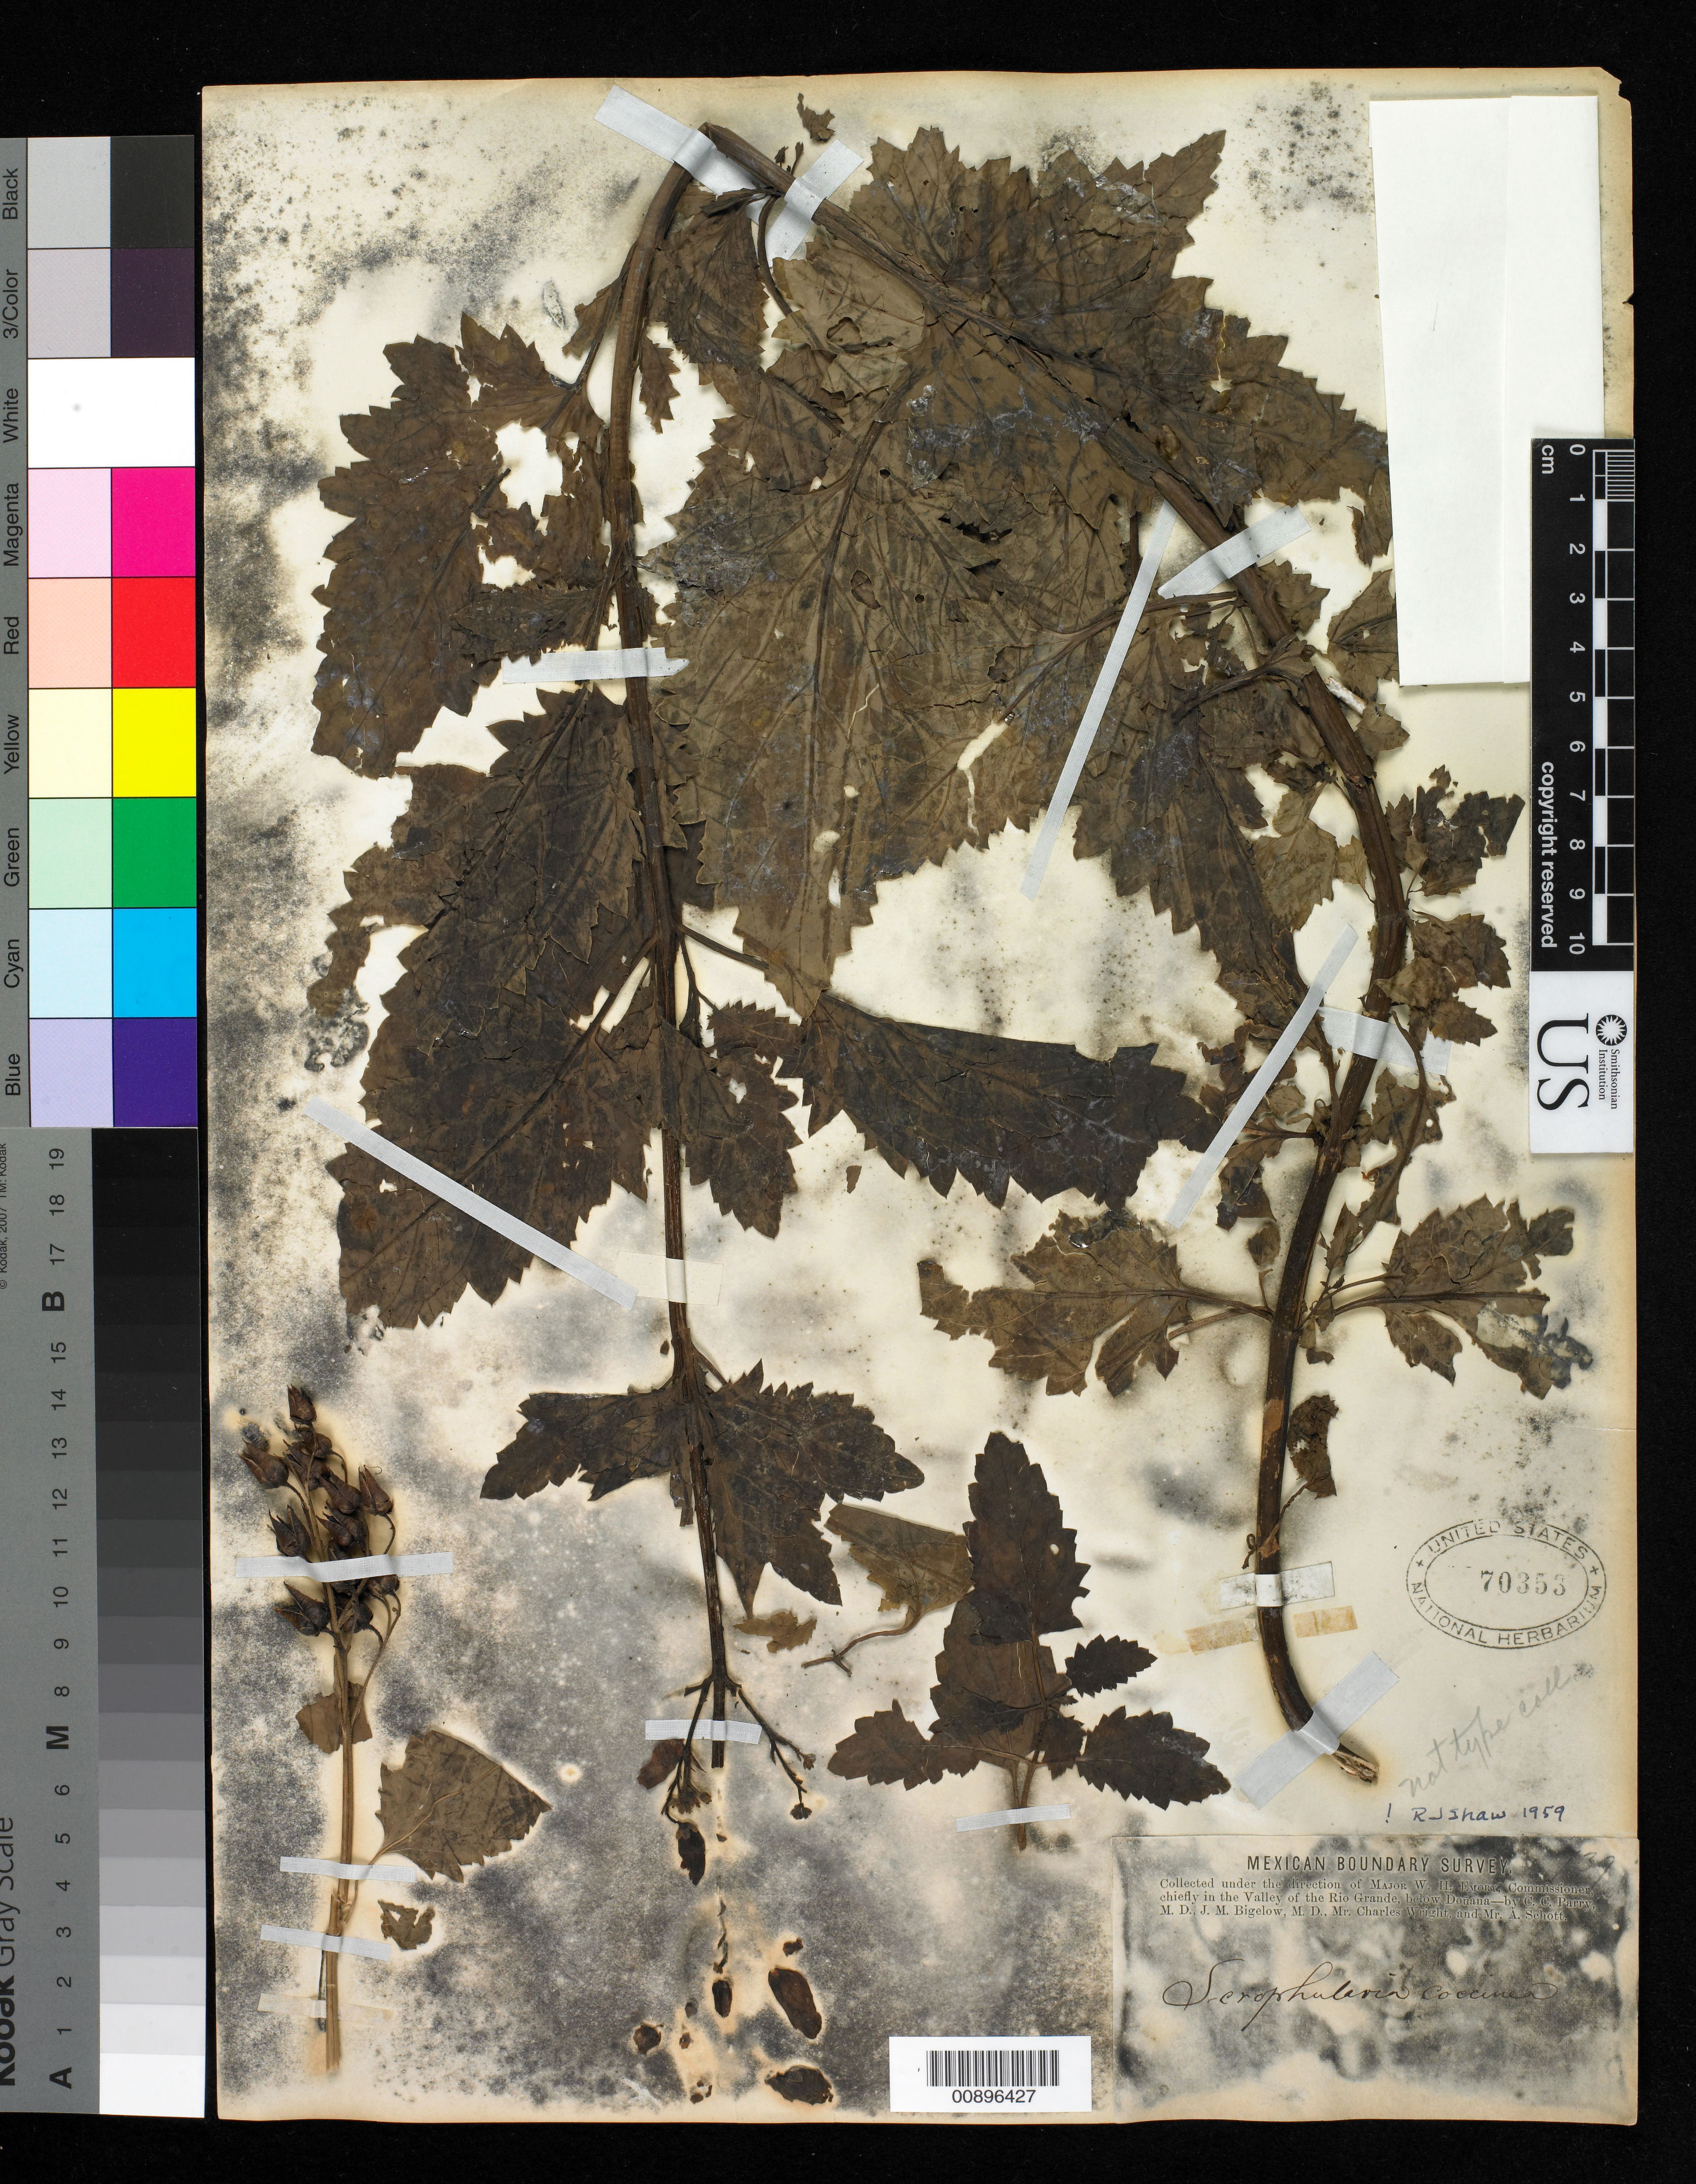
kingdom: Plantae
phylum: Tracheophyta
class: Magnoliopsida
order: Lamiales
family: Scrophulariaceae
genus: Scrophularia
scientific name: Scrophularia coccinea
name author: L.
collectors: C. C. Parry, J. M. Bigelow, C. Wright & A. C. V. Schott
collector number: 739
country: United States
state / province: New Mexico / Texas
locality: Valley of the Rio Grande, below Doñana.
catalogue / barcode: US 70353